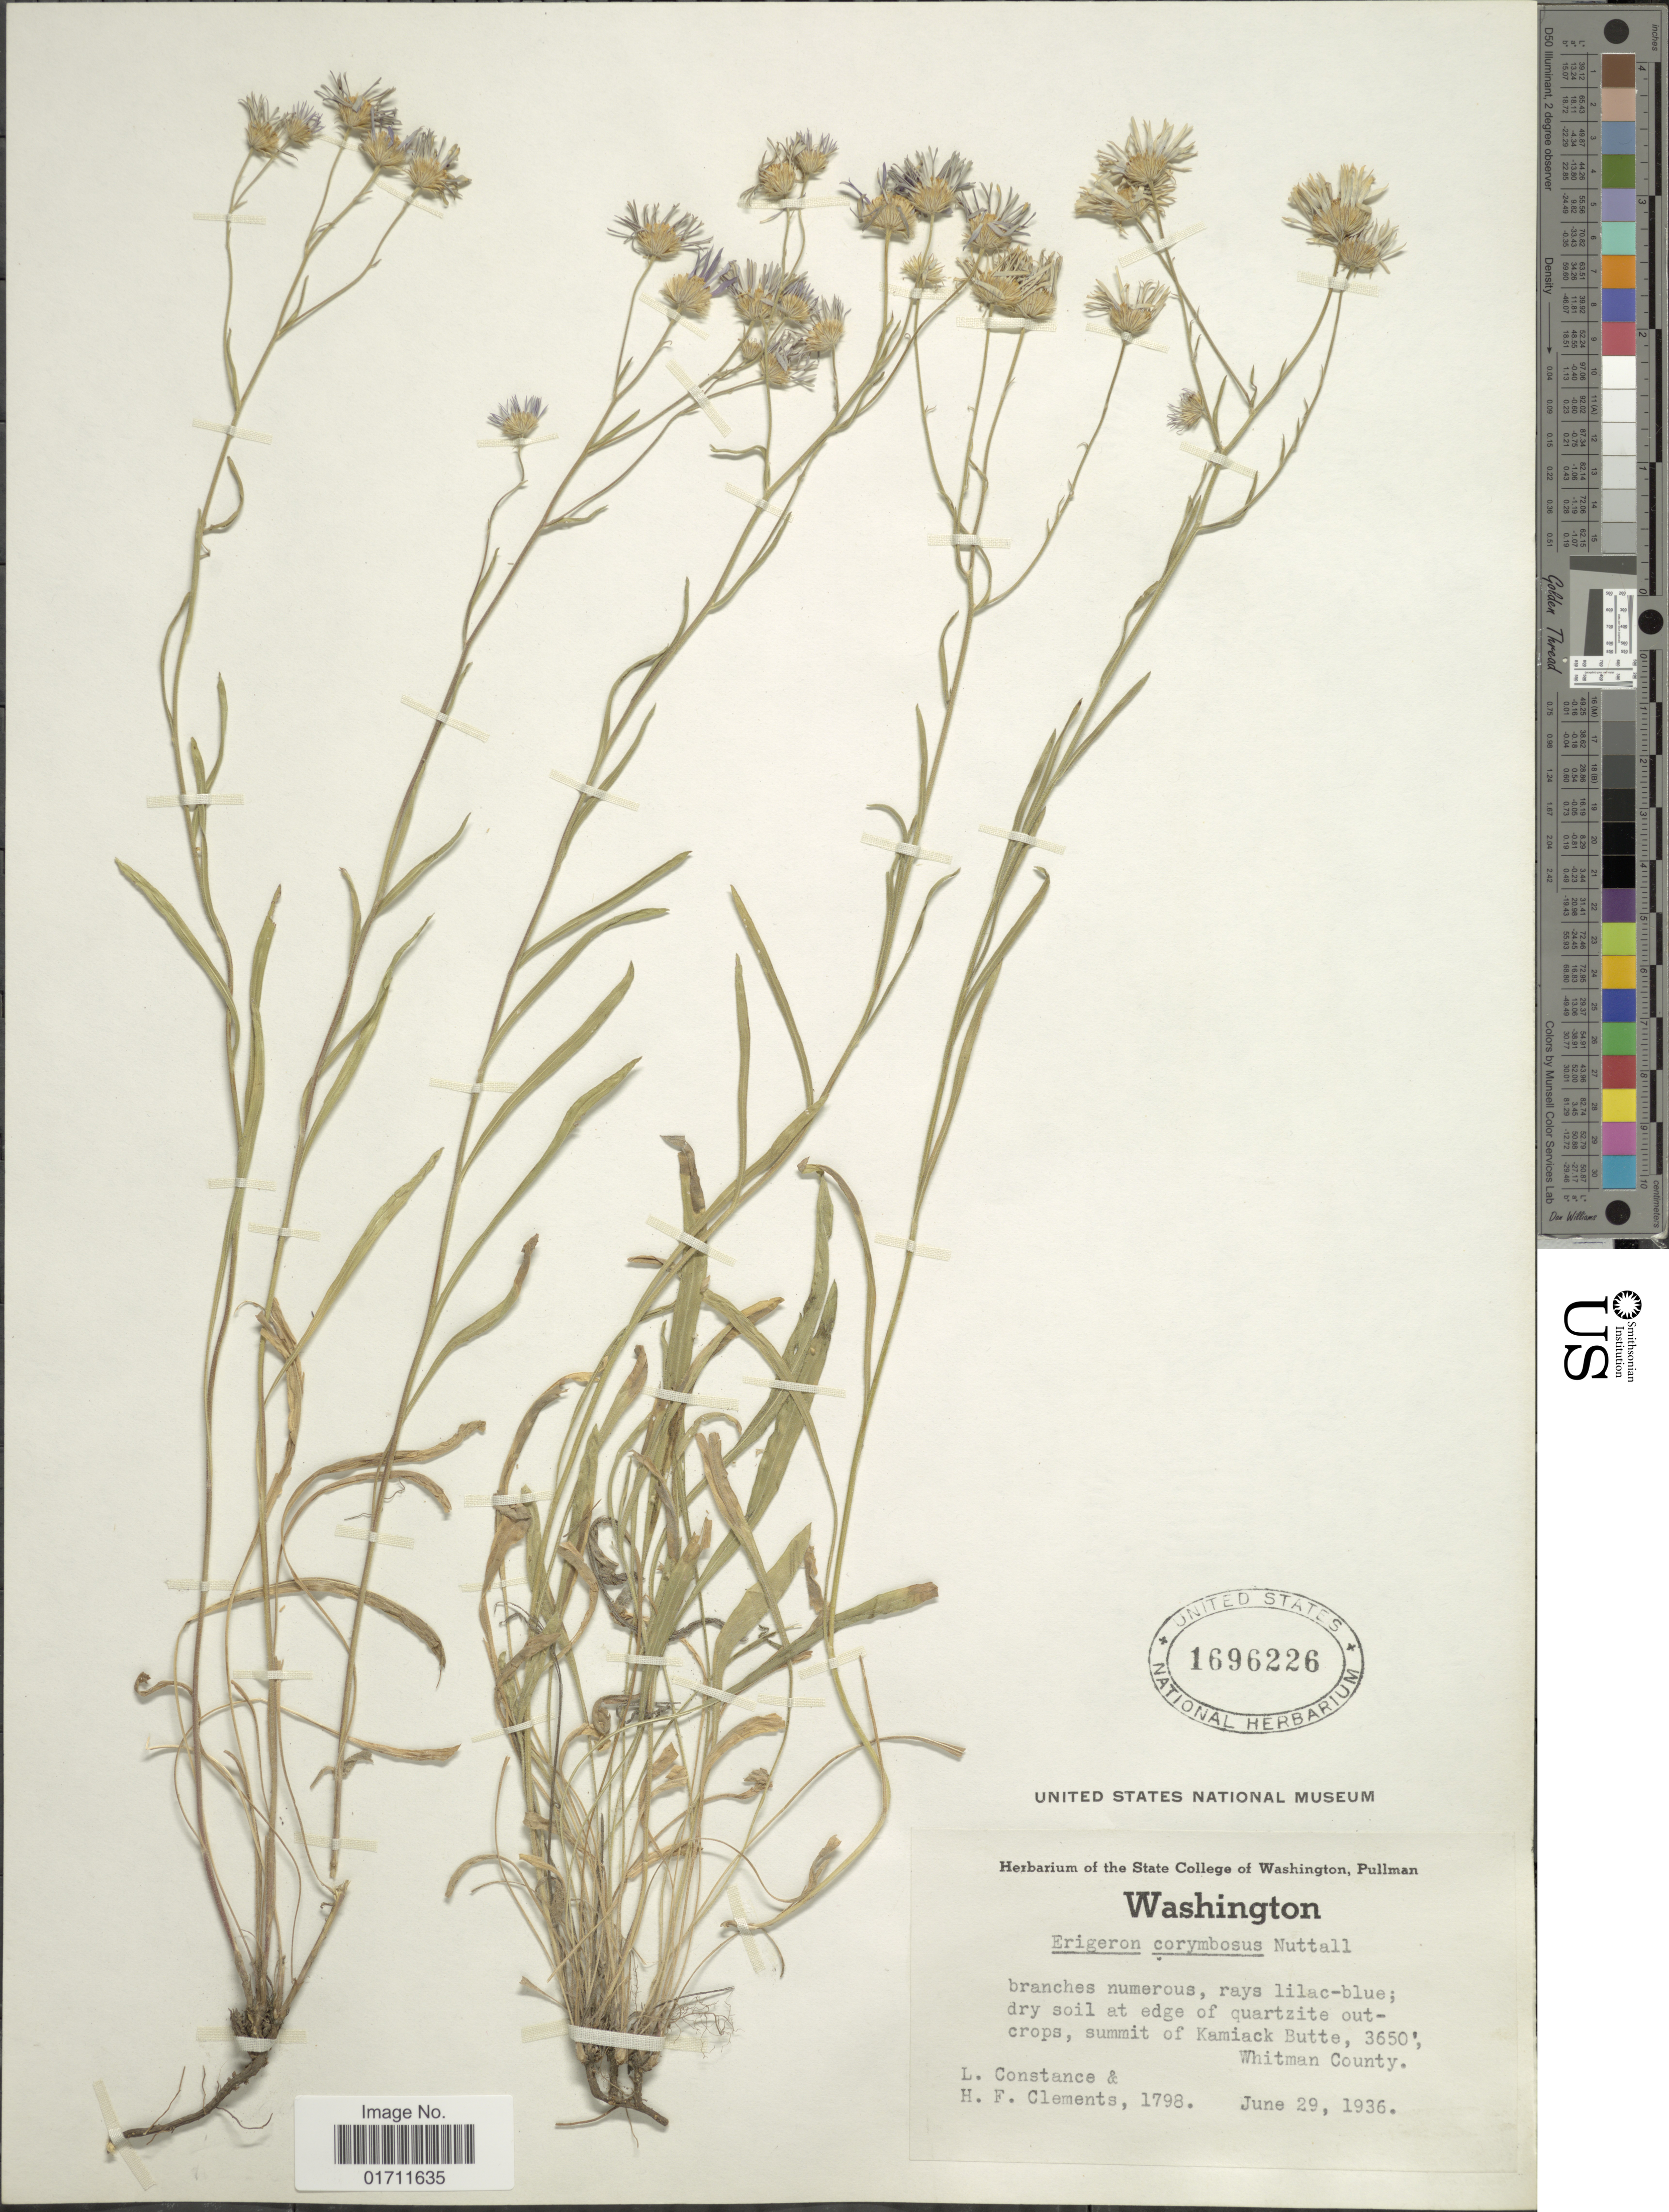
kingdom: Plantae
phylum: Tracheophyta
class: Magnoliopsida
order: Asterales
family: Asteraceae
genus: Erigeron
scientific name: Erigeron corymbosus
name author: Nutt.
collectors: L. Constance & H. Clements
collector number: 1798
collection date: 1936-06-29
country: United States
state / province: Washington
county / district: Whitman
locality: summit of Kamiack Butte, Whitman County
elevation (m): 1113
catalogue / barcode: US 1696226